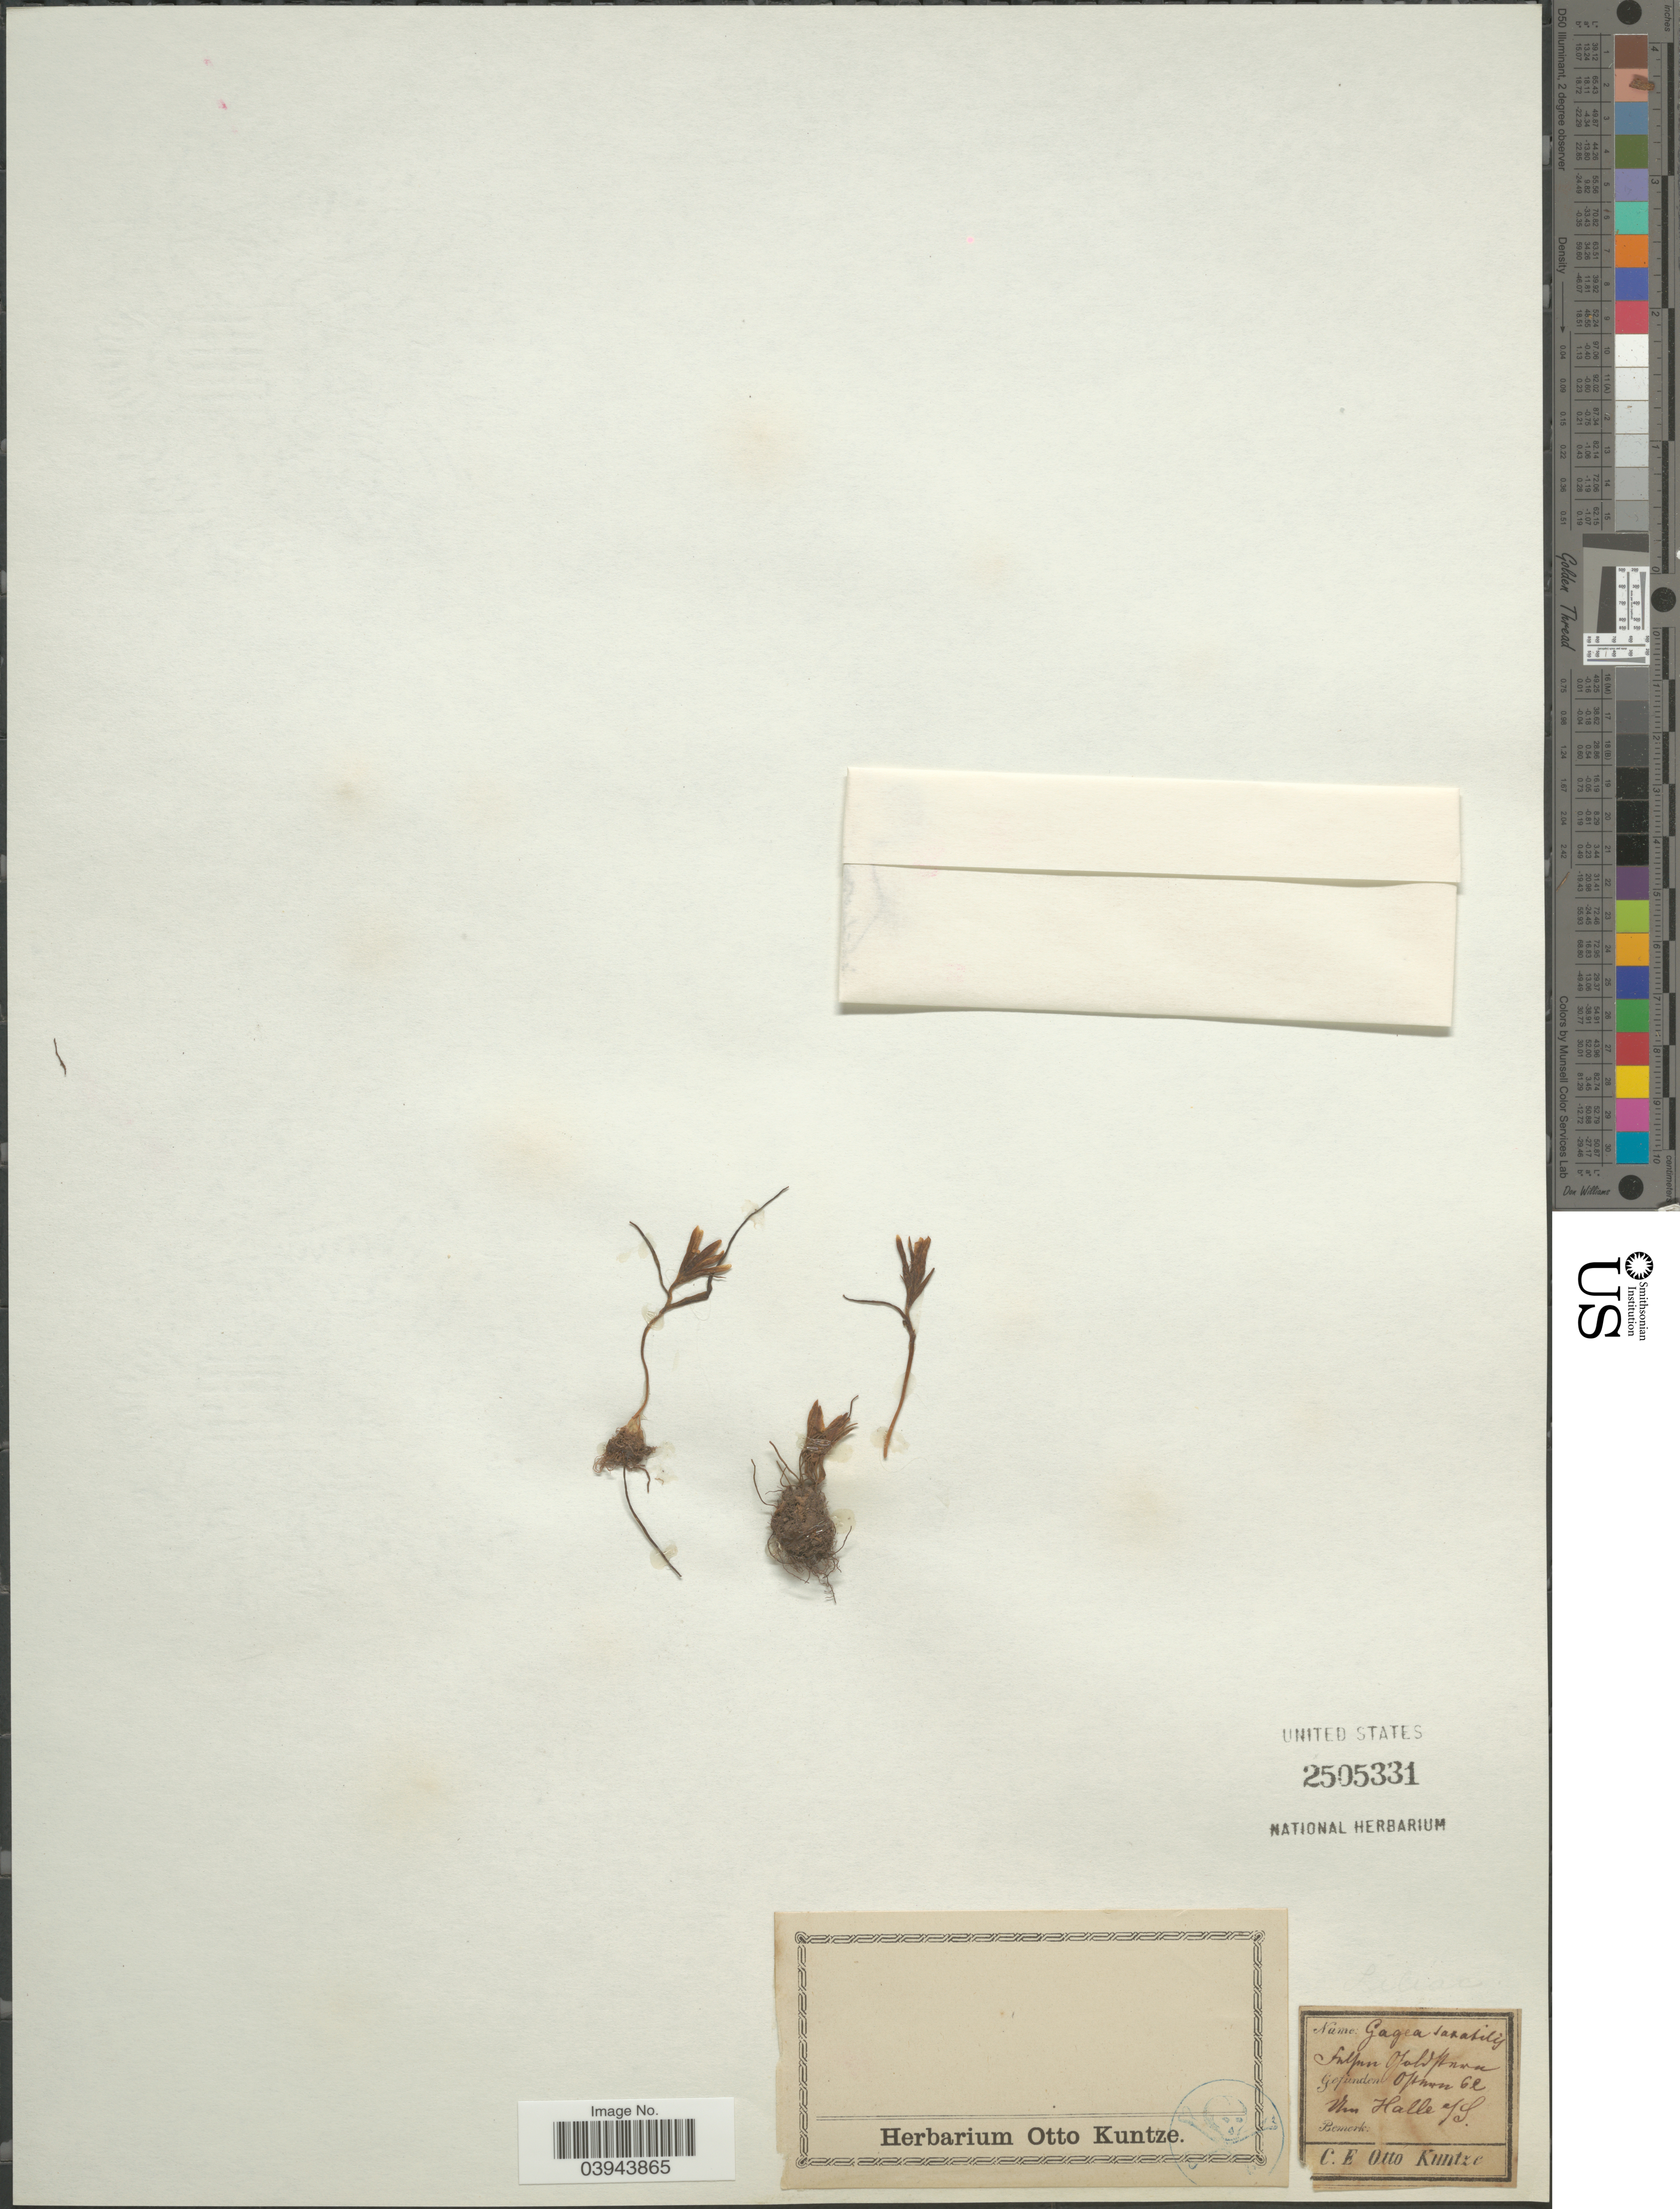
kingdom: Plantae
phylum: Tracheophyta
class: Liliopsida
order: Liliales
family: Liliaceae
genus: Gagea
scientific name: Gagea saxatilis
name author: Schult. f.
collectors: C.E.O. Kuntze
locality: Opnun El Um Halle JS. [interpreted]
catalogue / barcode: US 2505331